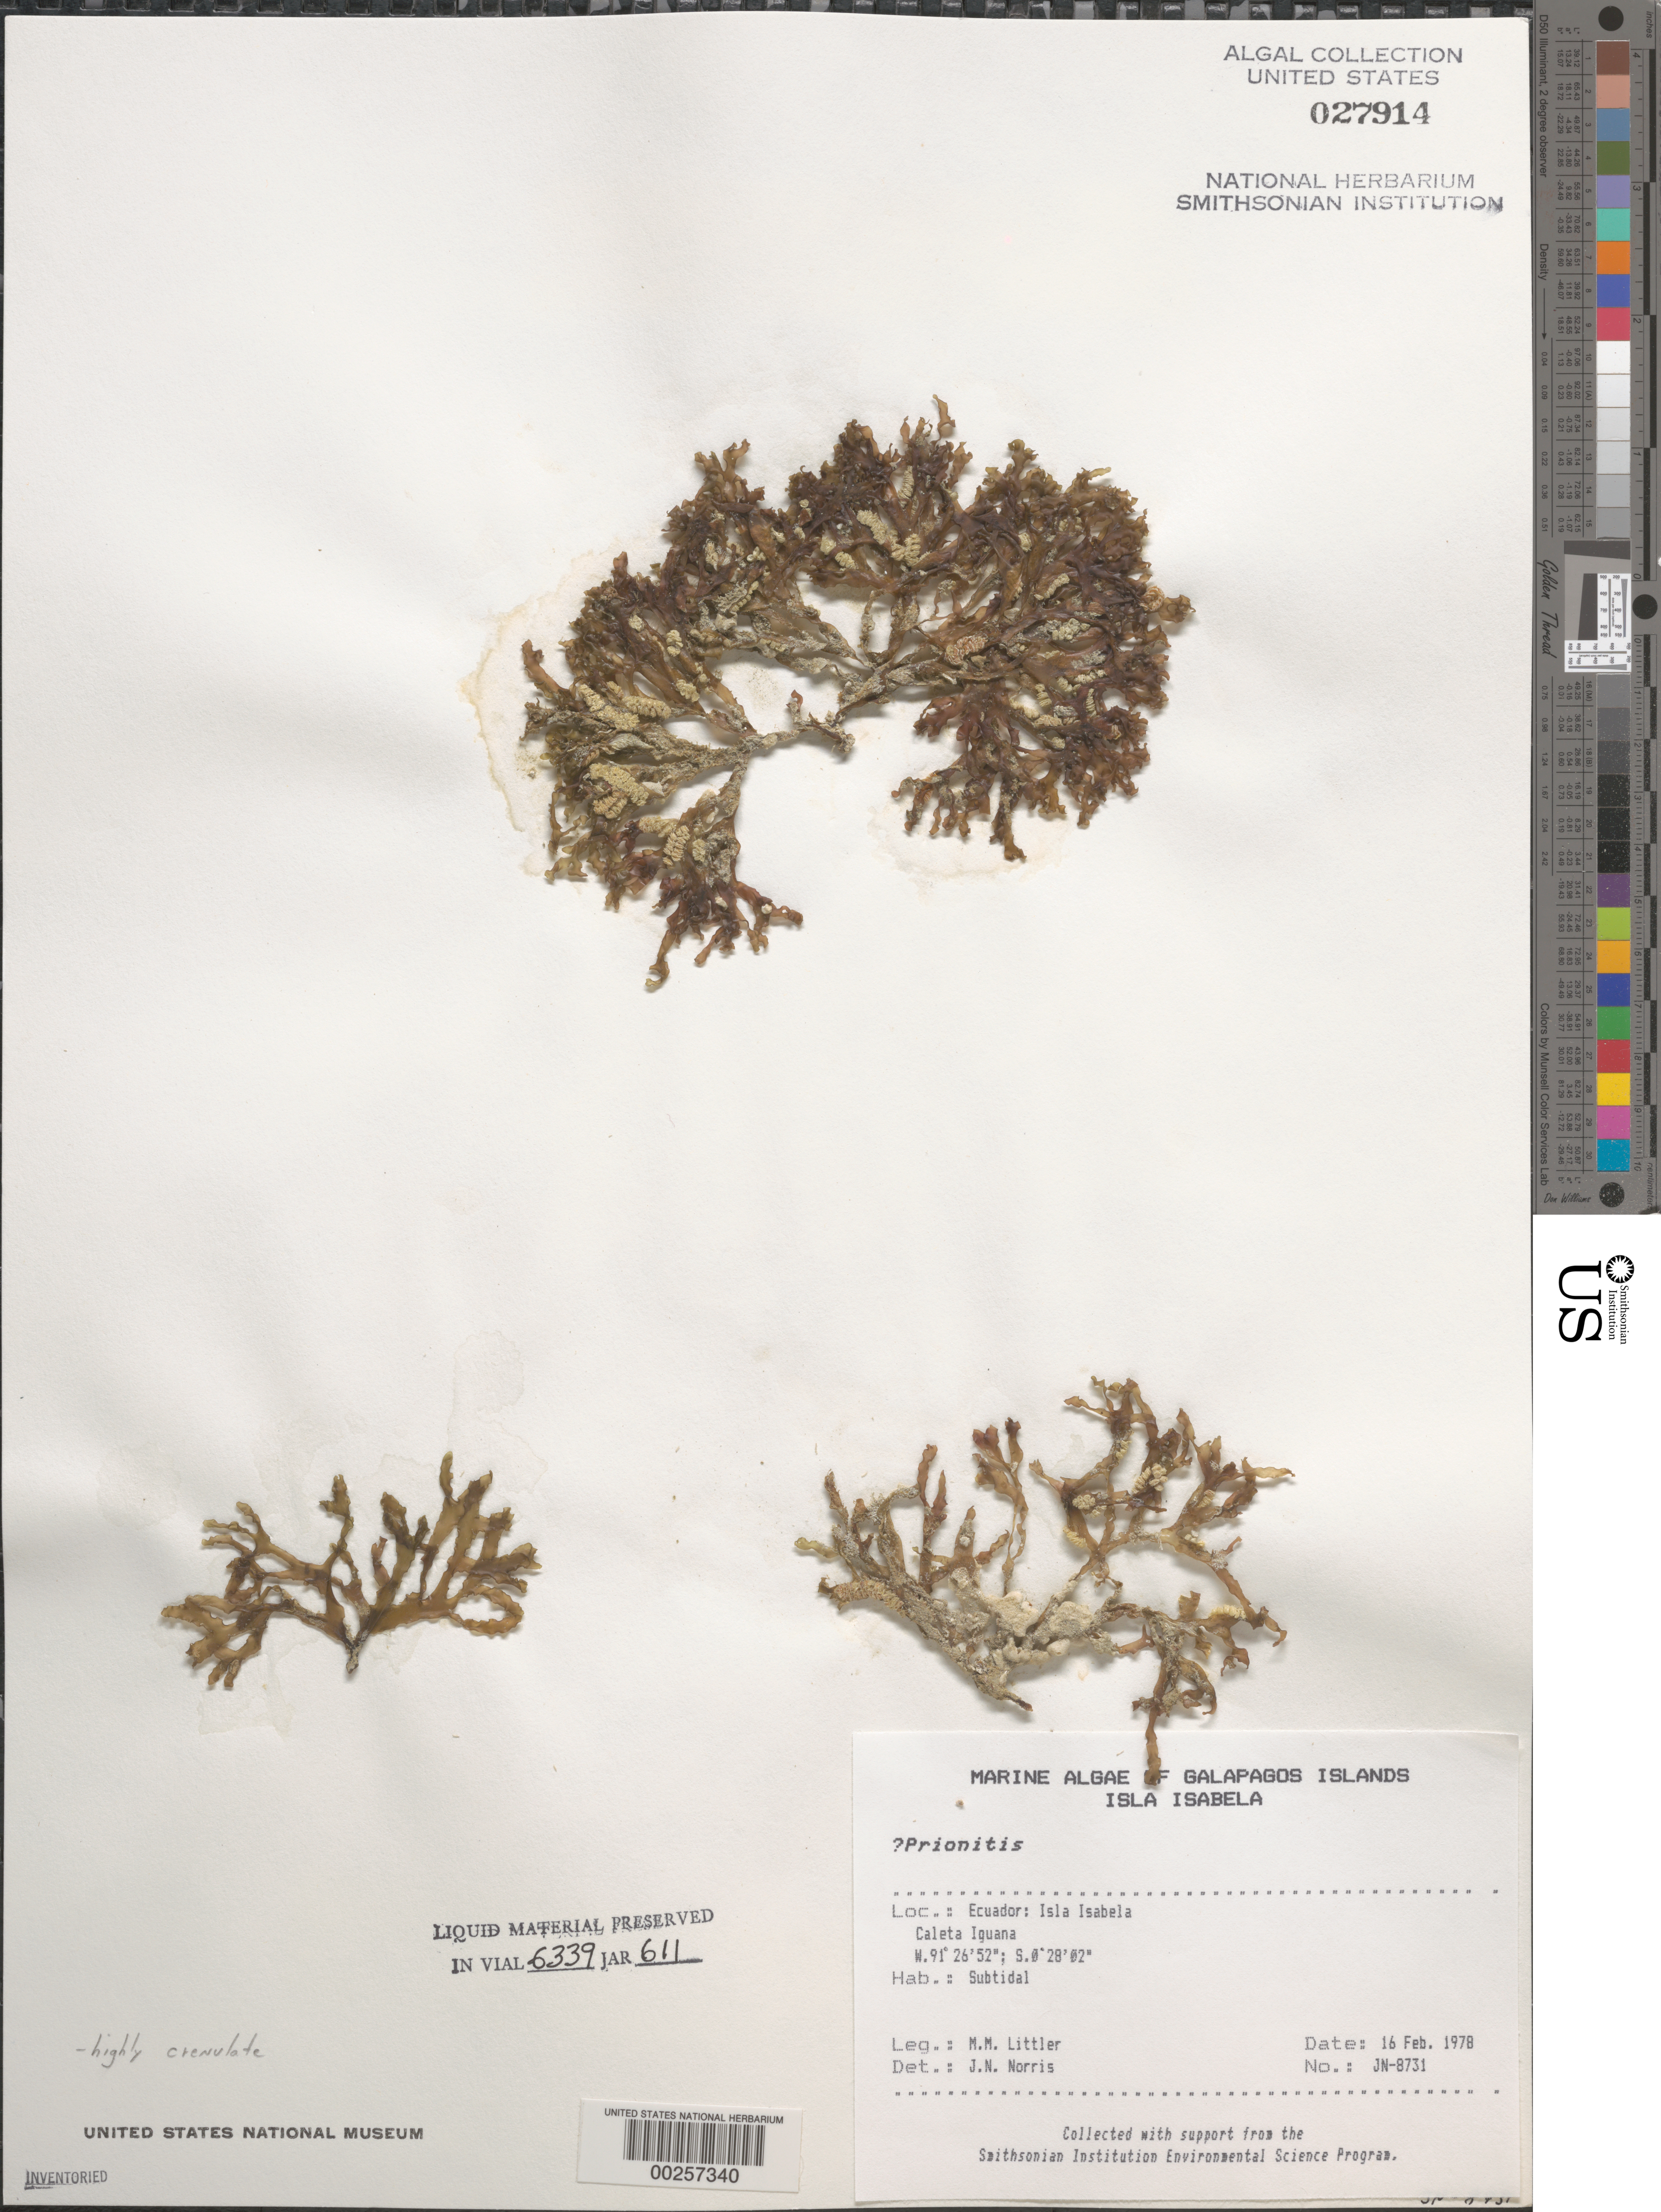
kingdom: Plantae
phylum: Rhodophyta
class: Florideophyceae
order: Cryptonemiales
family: Cryptonemiaceae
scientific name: Prionitis sp.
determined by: Norris, James N.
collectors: M. M. Littler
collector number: Jn-8731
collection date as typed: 16 Feb 1978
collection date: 1978-02-16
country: Ecuador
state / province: Colón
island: Isabela [Albemarle]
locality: Caleta Iguana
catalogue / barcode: US 27914